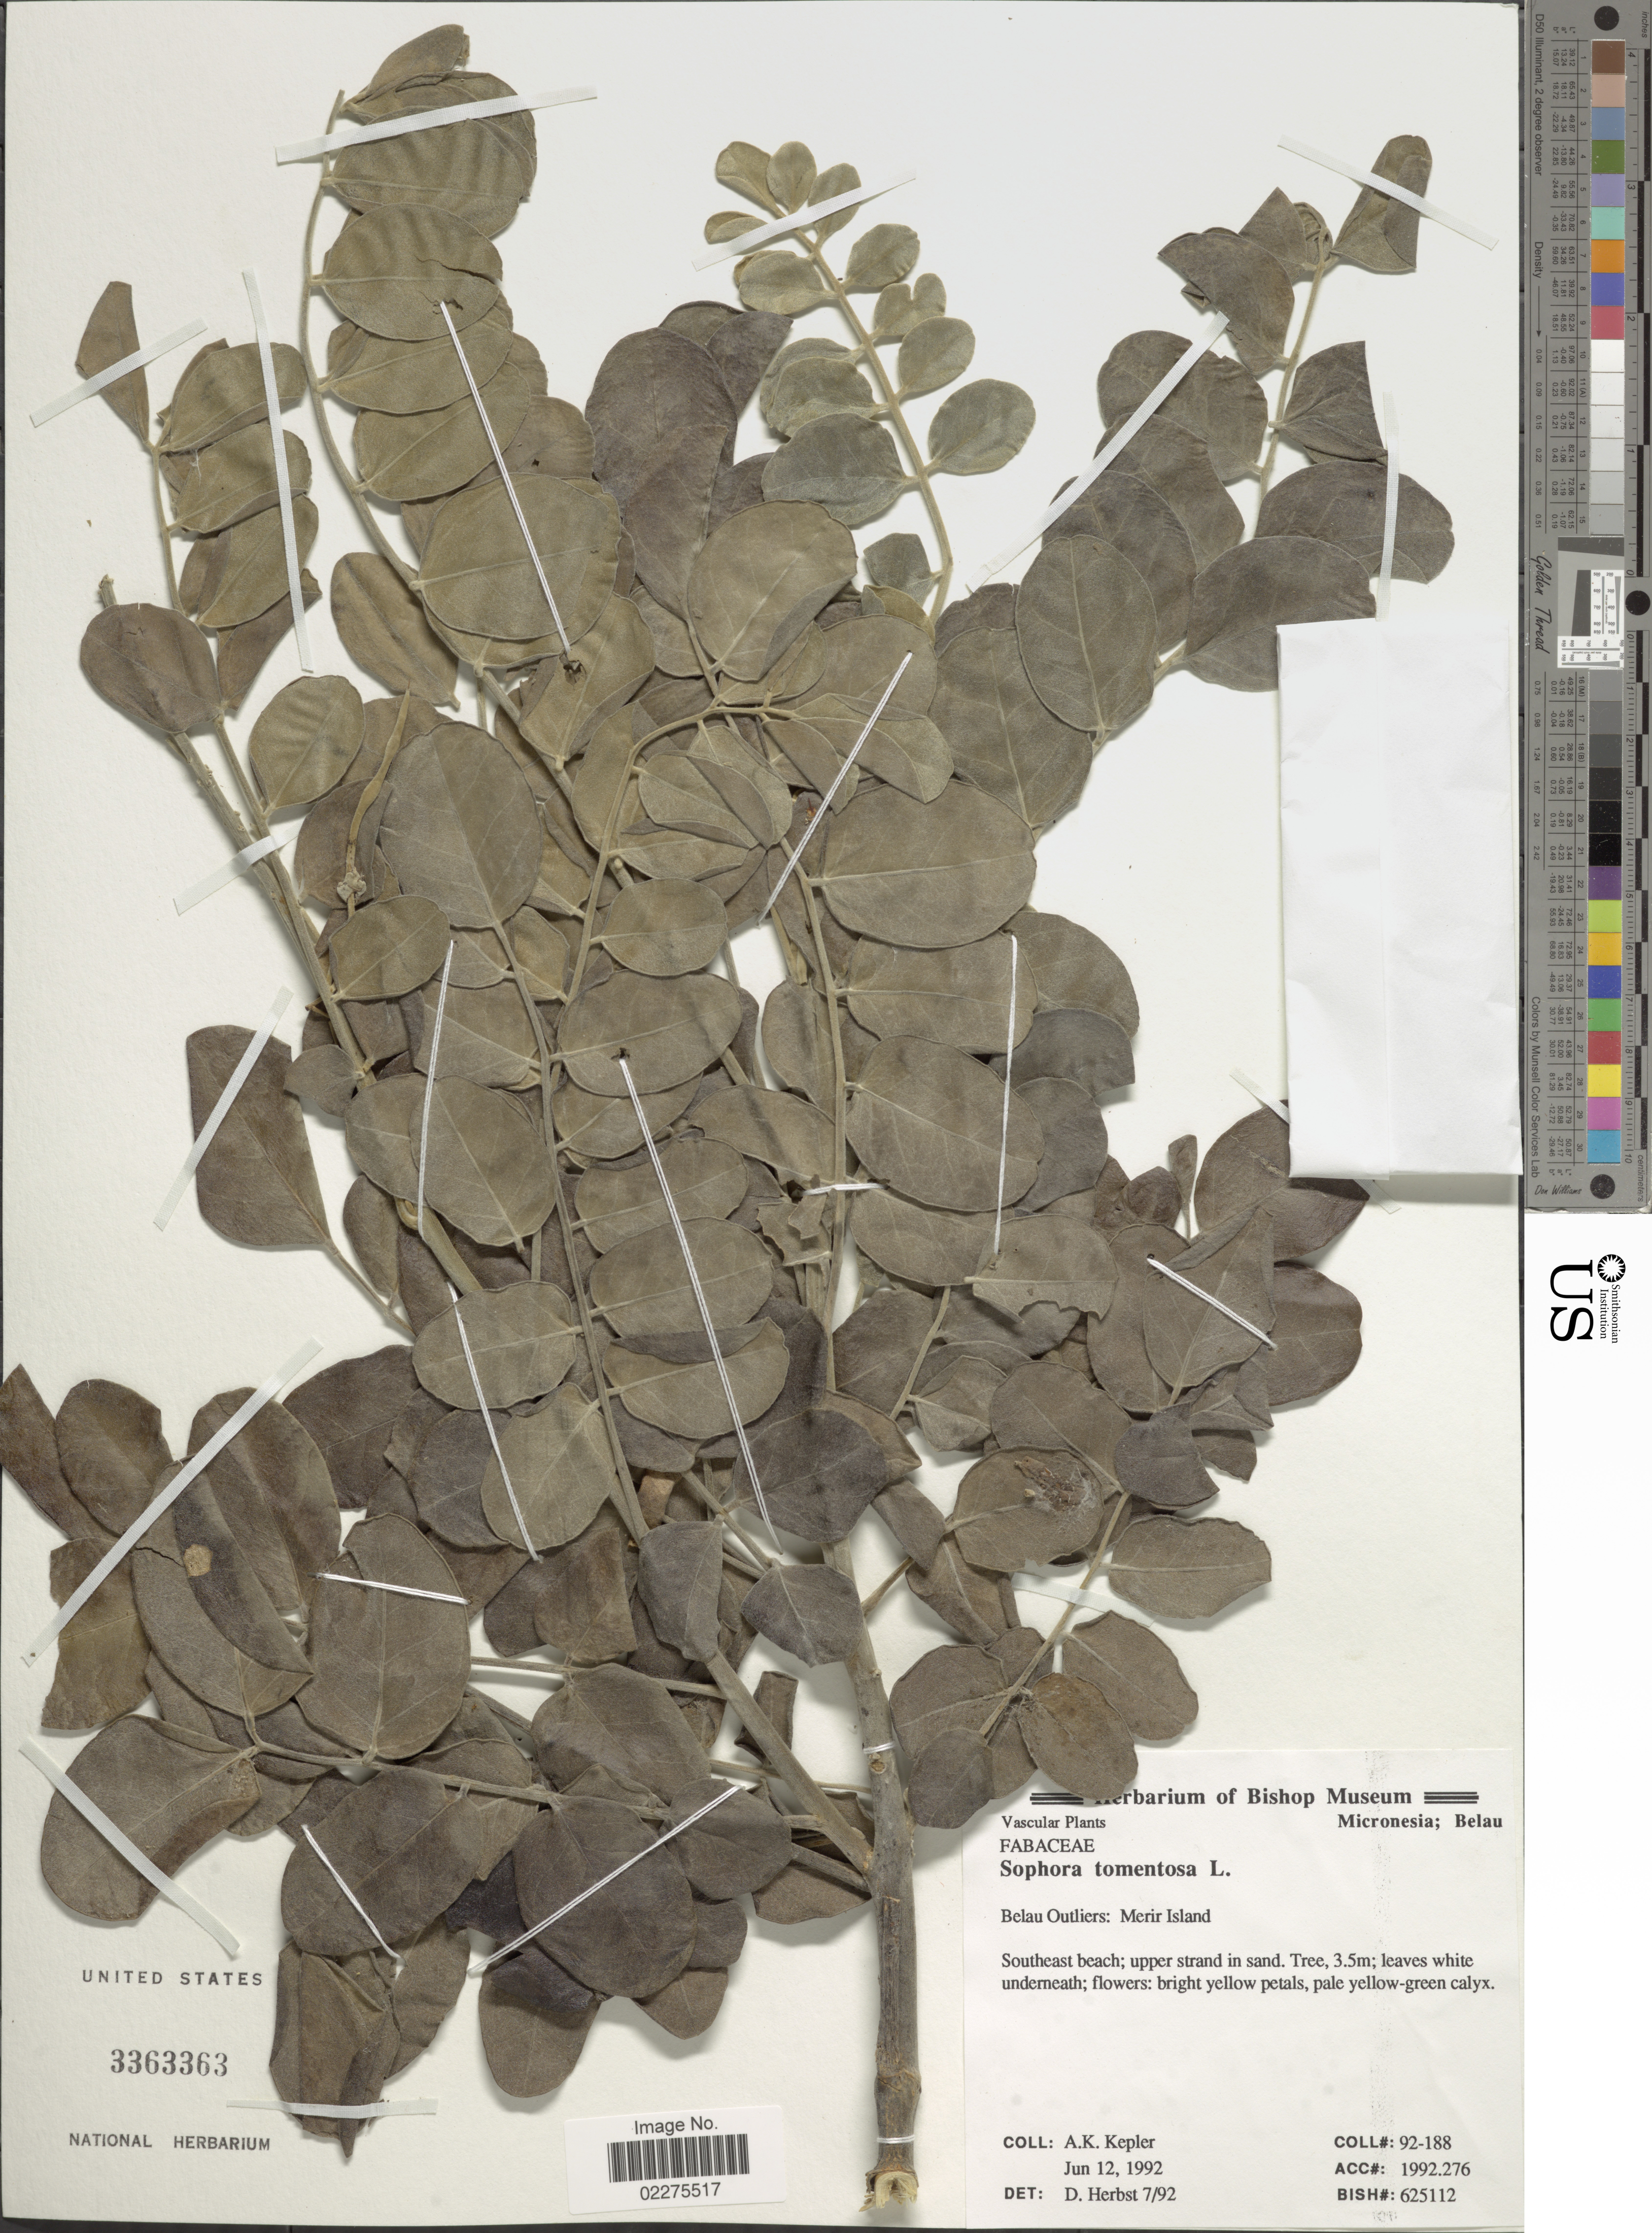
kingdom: Plantae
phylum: Tracheophyta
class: Magnoliopsida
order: Fabales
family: Fabaceae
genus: Sophora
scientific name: Sophora tomentosa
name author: L.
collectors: A. K. Kepler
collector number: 92-188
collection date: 1992-06-12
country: Palau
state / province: Belau Outliers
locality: Merir Island. Southeast beach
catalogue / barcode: US 3363363